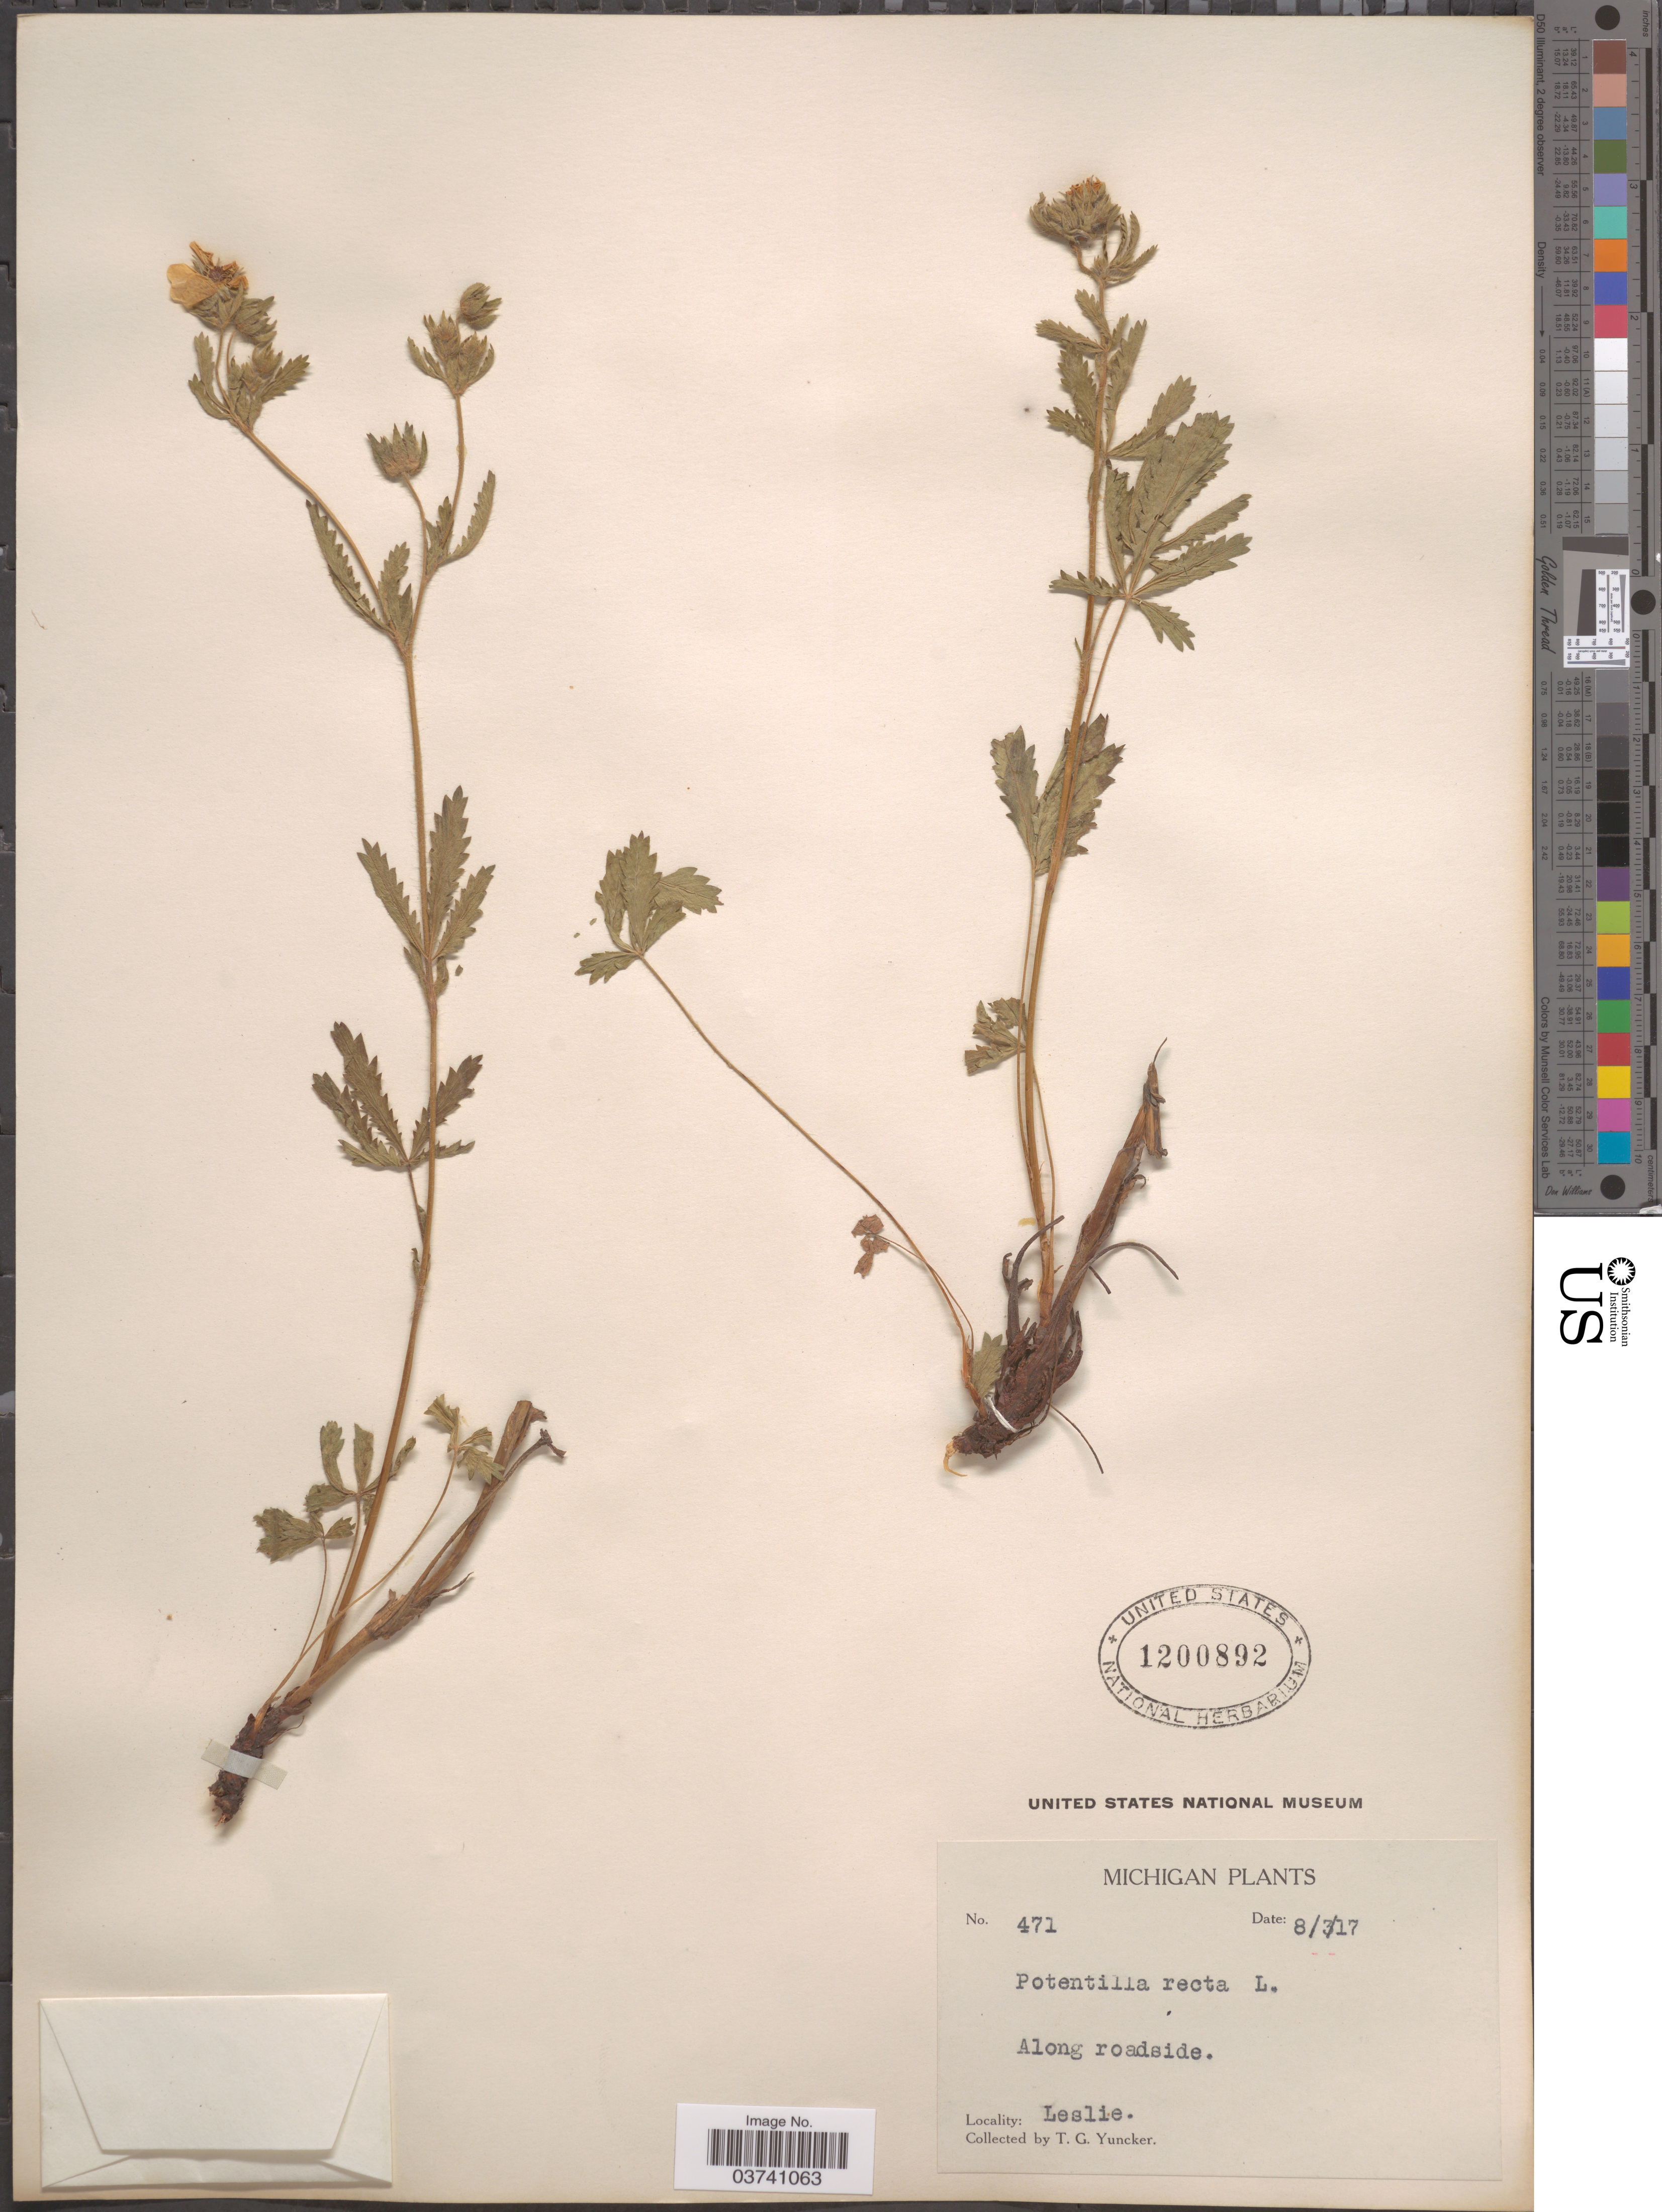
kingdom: Plantae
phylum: Tracheophyta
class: Magnoliopsida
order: Rosales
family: Rosaceae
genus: Potentilla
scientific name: Potentilla recta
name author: L.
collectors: T. G. Yuncker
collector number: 471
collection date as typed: Transcribed d/m/y: 3/8/17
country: United States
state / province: Michigan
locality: Leslie.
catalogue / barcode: US 1200892